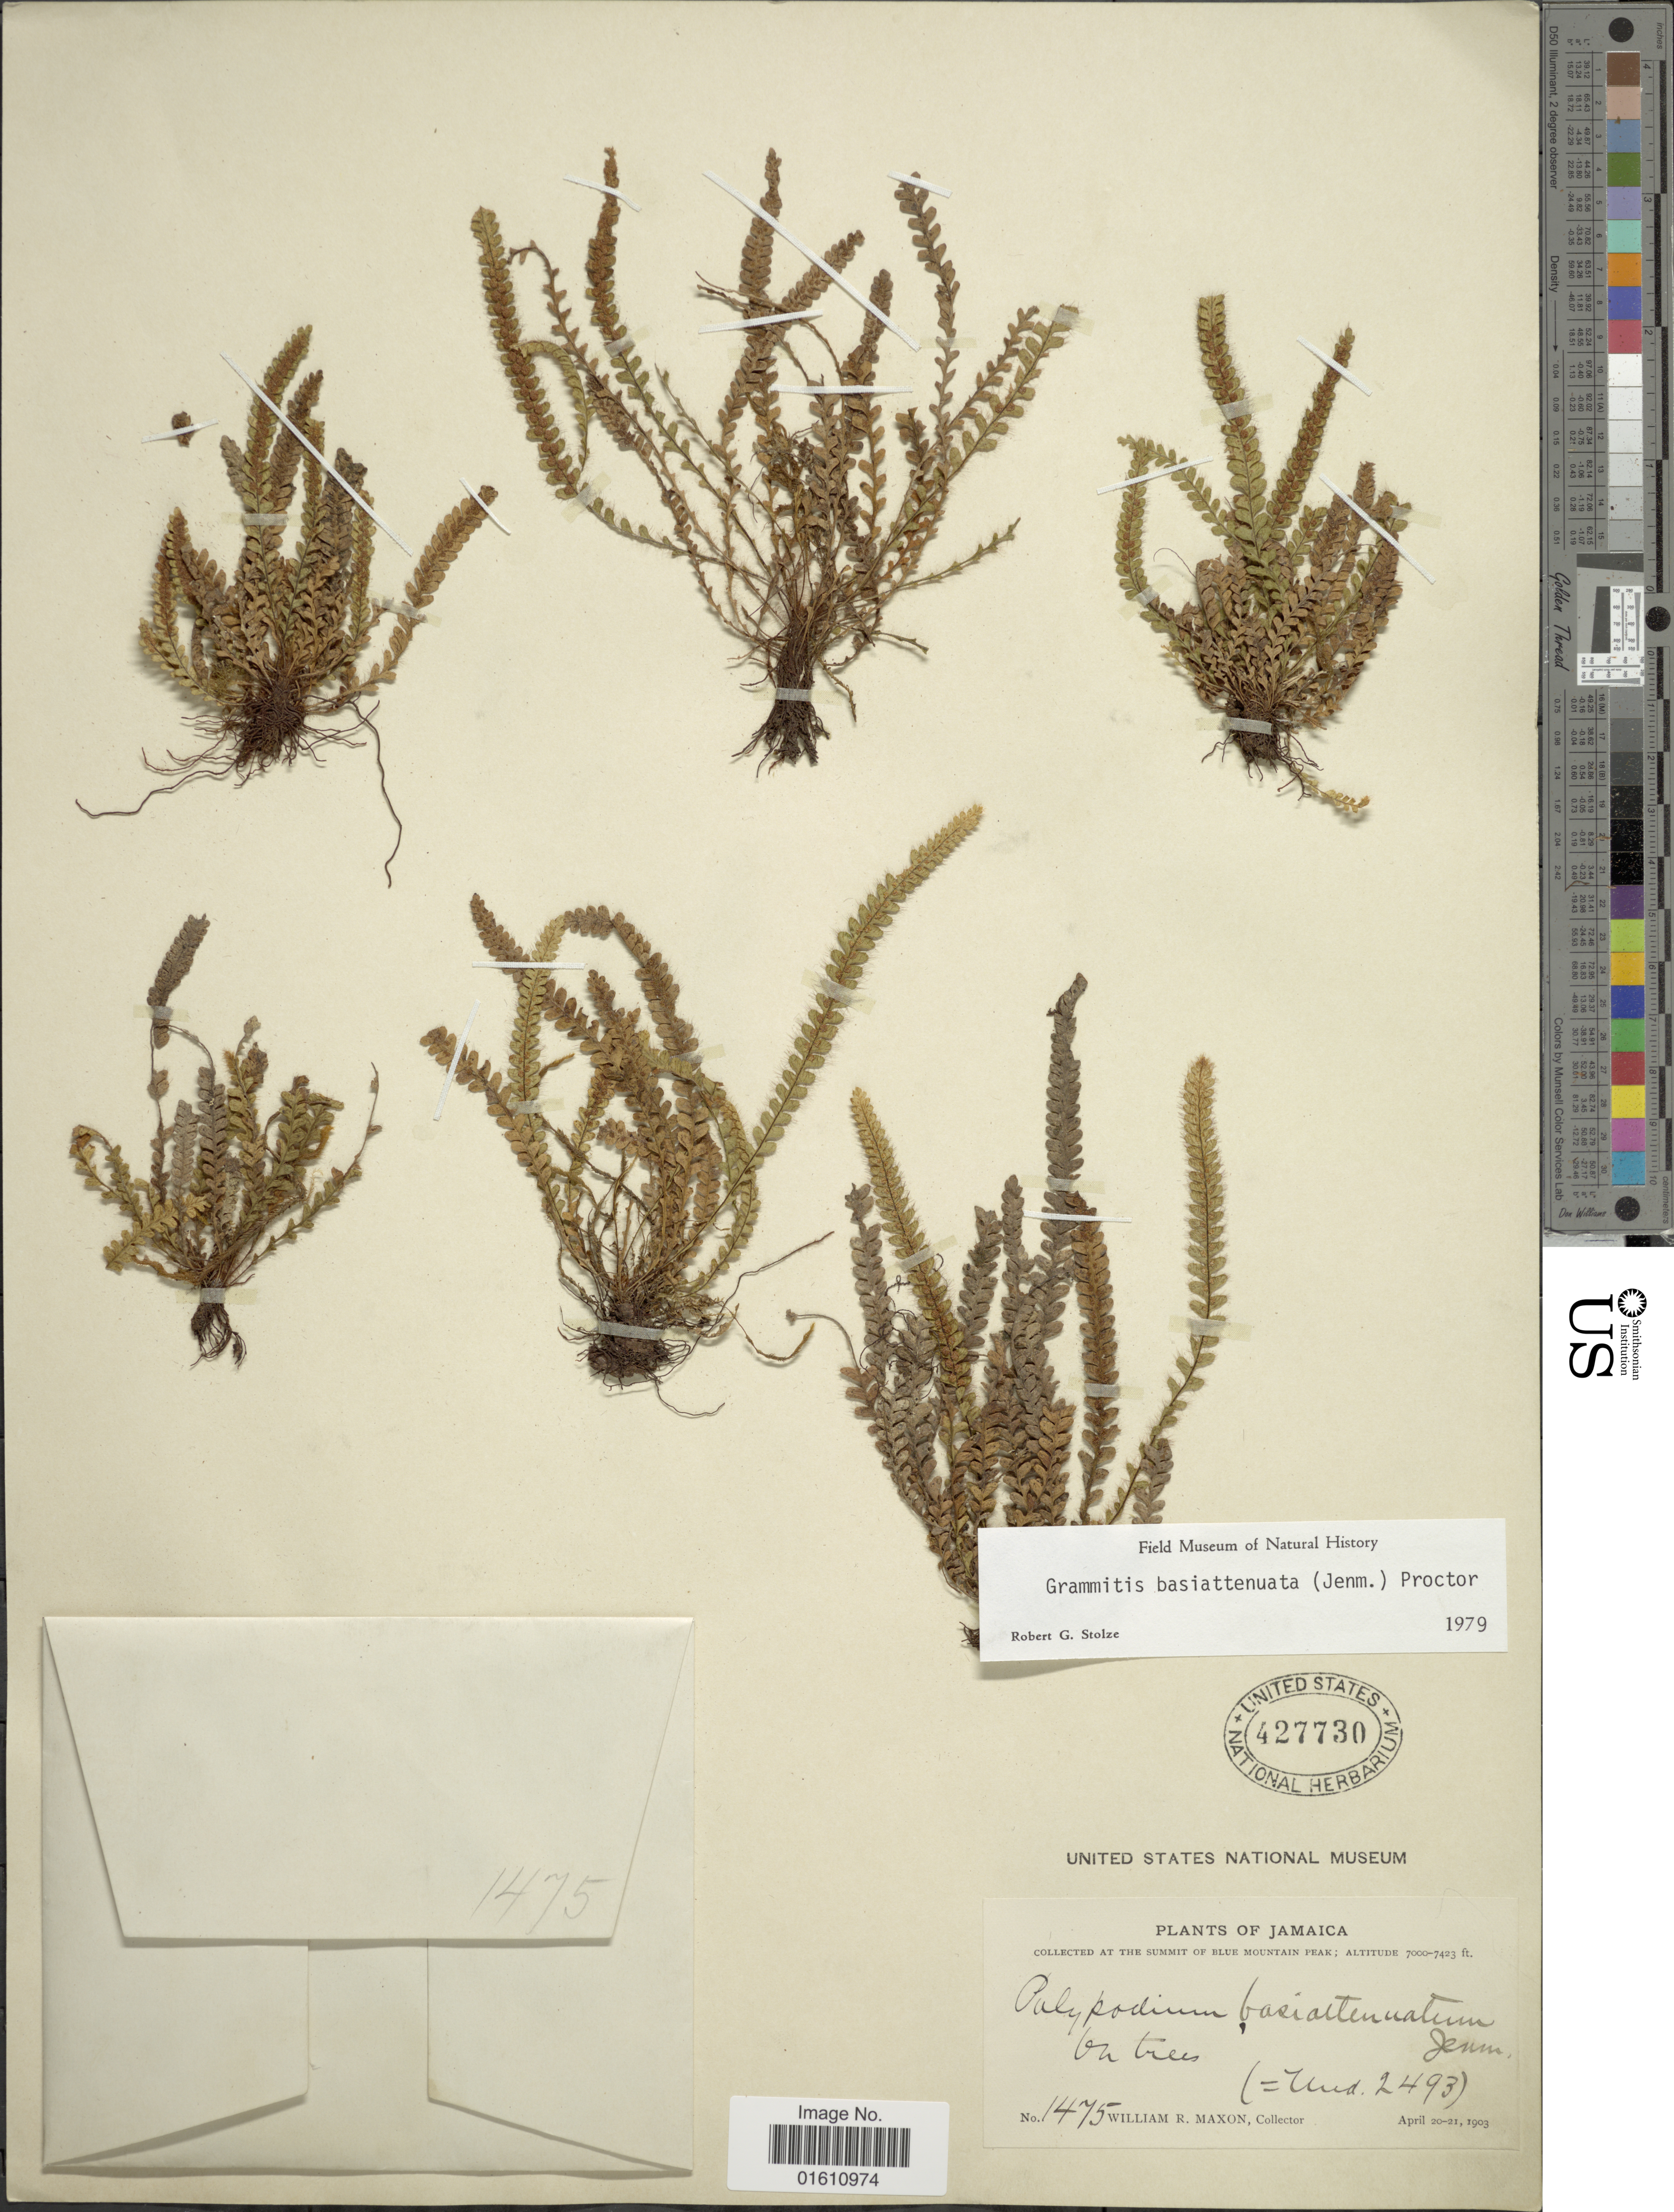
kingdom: Plantae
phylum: Tracheophyta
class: Polypodiopsida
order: Polypodiales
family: Polypodiaceae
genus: Moranopteris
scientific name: Moranopteris basiattenuata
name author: (Jenman) R. Y. Hirai & J. Prado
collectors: W. R. Maxon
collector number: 1475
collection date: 1903-04-20/1903-04-21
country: Jamaica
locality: Summit of Blue Mountain Peak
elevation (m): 2134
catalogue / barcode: US 427730